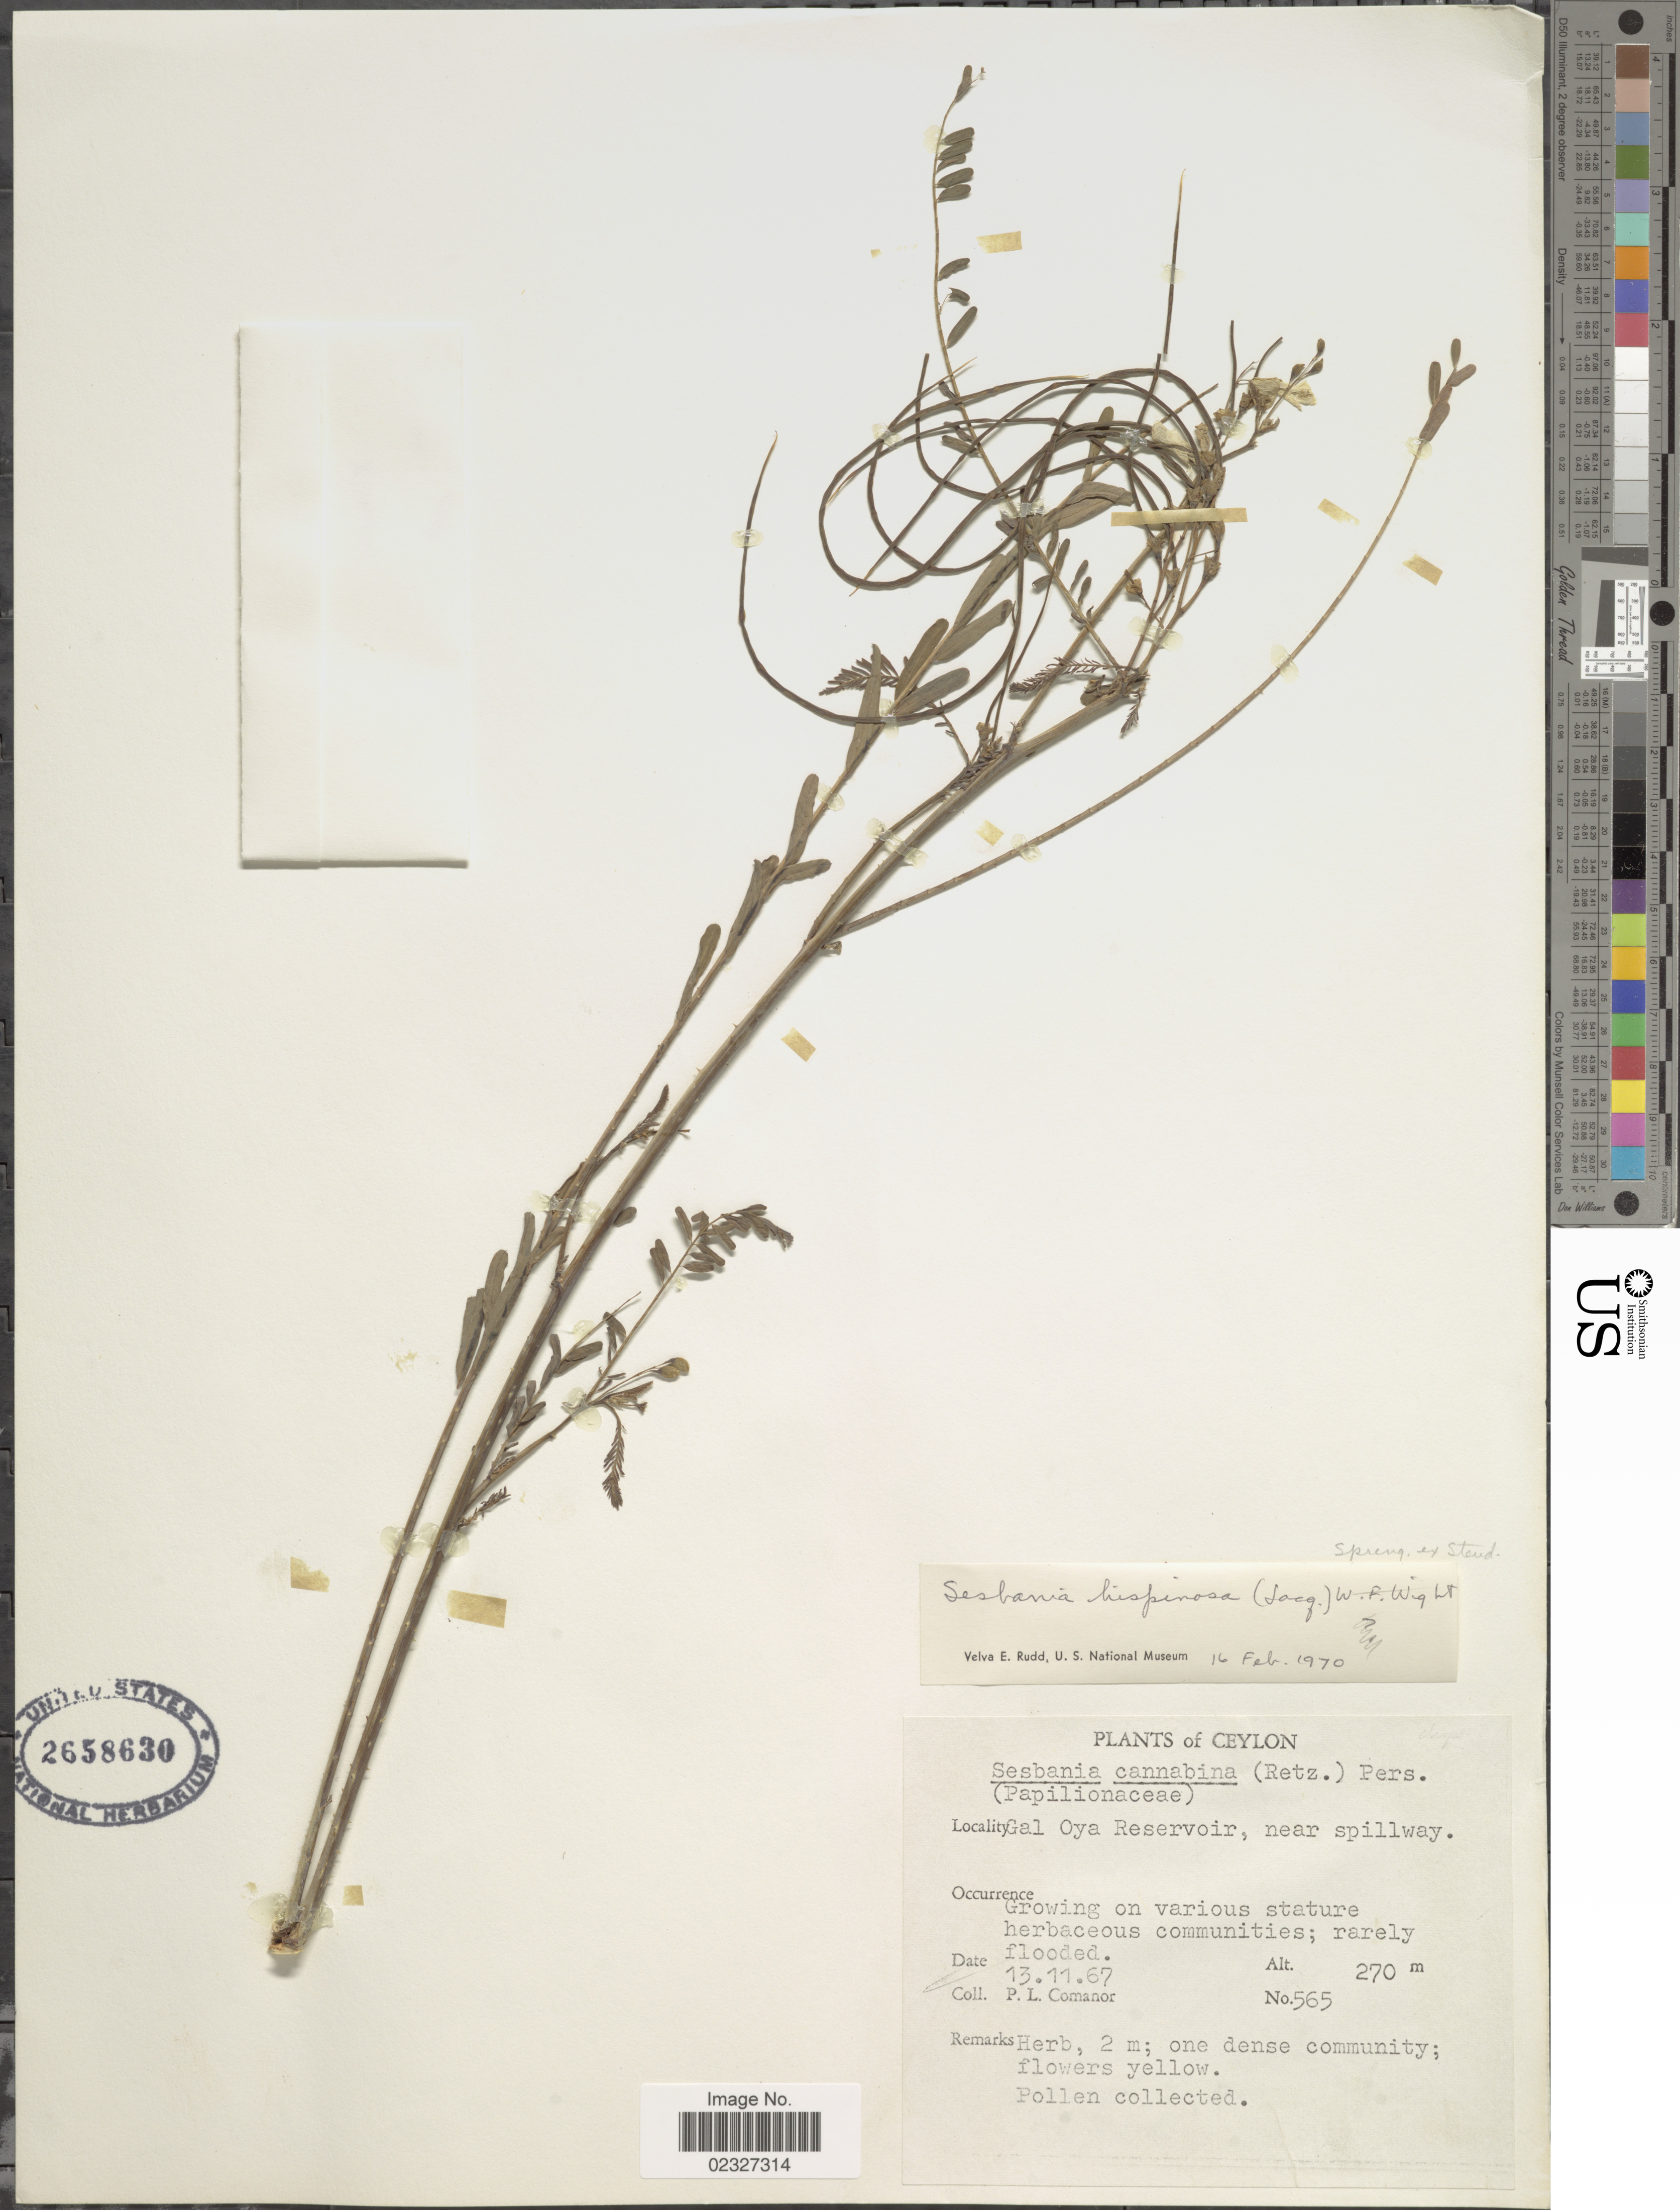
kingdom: Plantae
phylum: Tracheophyta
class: Magnoliopsida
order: Fabales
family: Fabaceae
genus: Sesbania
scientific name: Sesbania bispinosa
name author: (Jacq.) Steud.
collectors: P. Comanor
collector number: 565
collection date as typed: Transcribed d/m/y: 13/11/67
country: Sri Lanka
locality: Gal Oya Reservoir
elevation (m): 270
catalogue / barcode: US 2658630